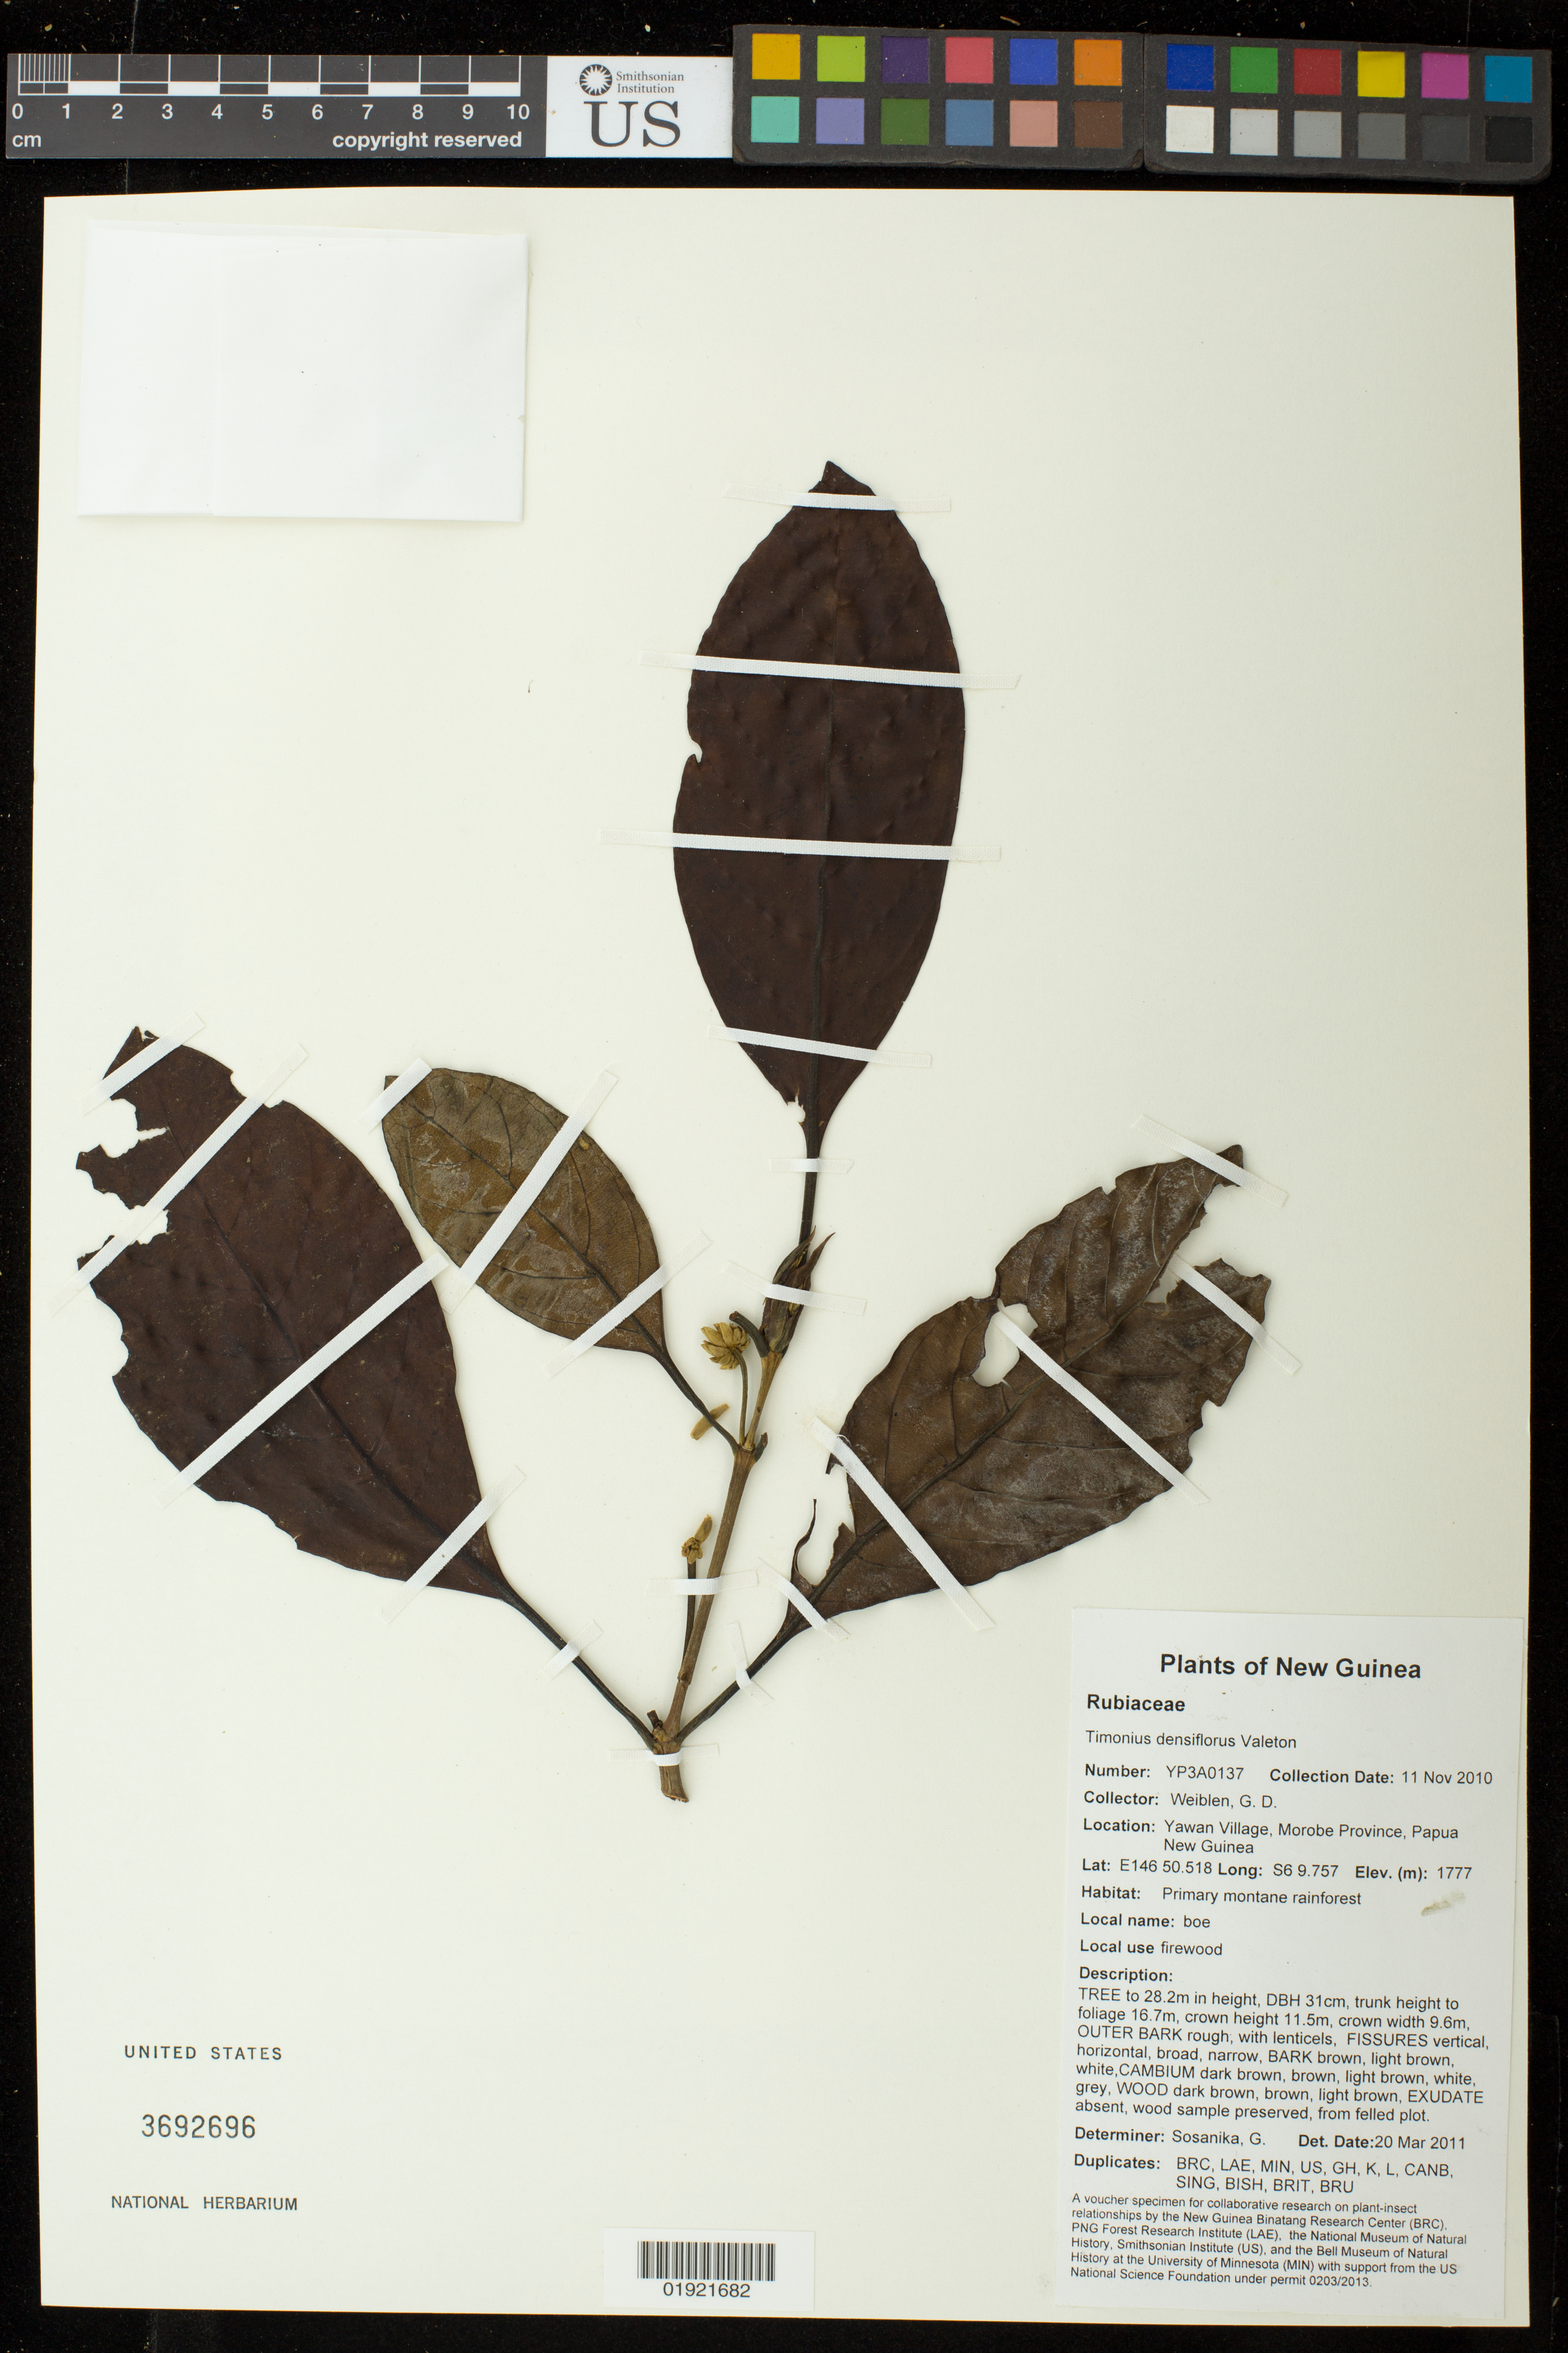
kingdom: Plantae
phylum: Tracheophyta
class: Magnoliopsida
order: Gentianales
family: Rubiaceae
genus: Timonius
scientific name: Timonius densiflorus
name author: Valeton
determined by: Sosanika, G. K.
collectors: G. D. Weiblen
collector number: YP3A0137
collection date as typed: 11 Nov 2010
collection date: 2010-11-11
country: Papua New Guinea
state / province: Madang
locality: Yawan Village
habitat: primary montane rainforest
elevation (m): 1777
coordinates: S6 9.757, E146 50.518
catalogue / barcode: US 3692696